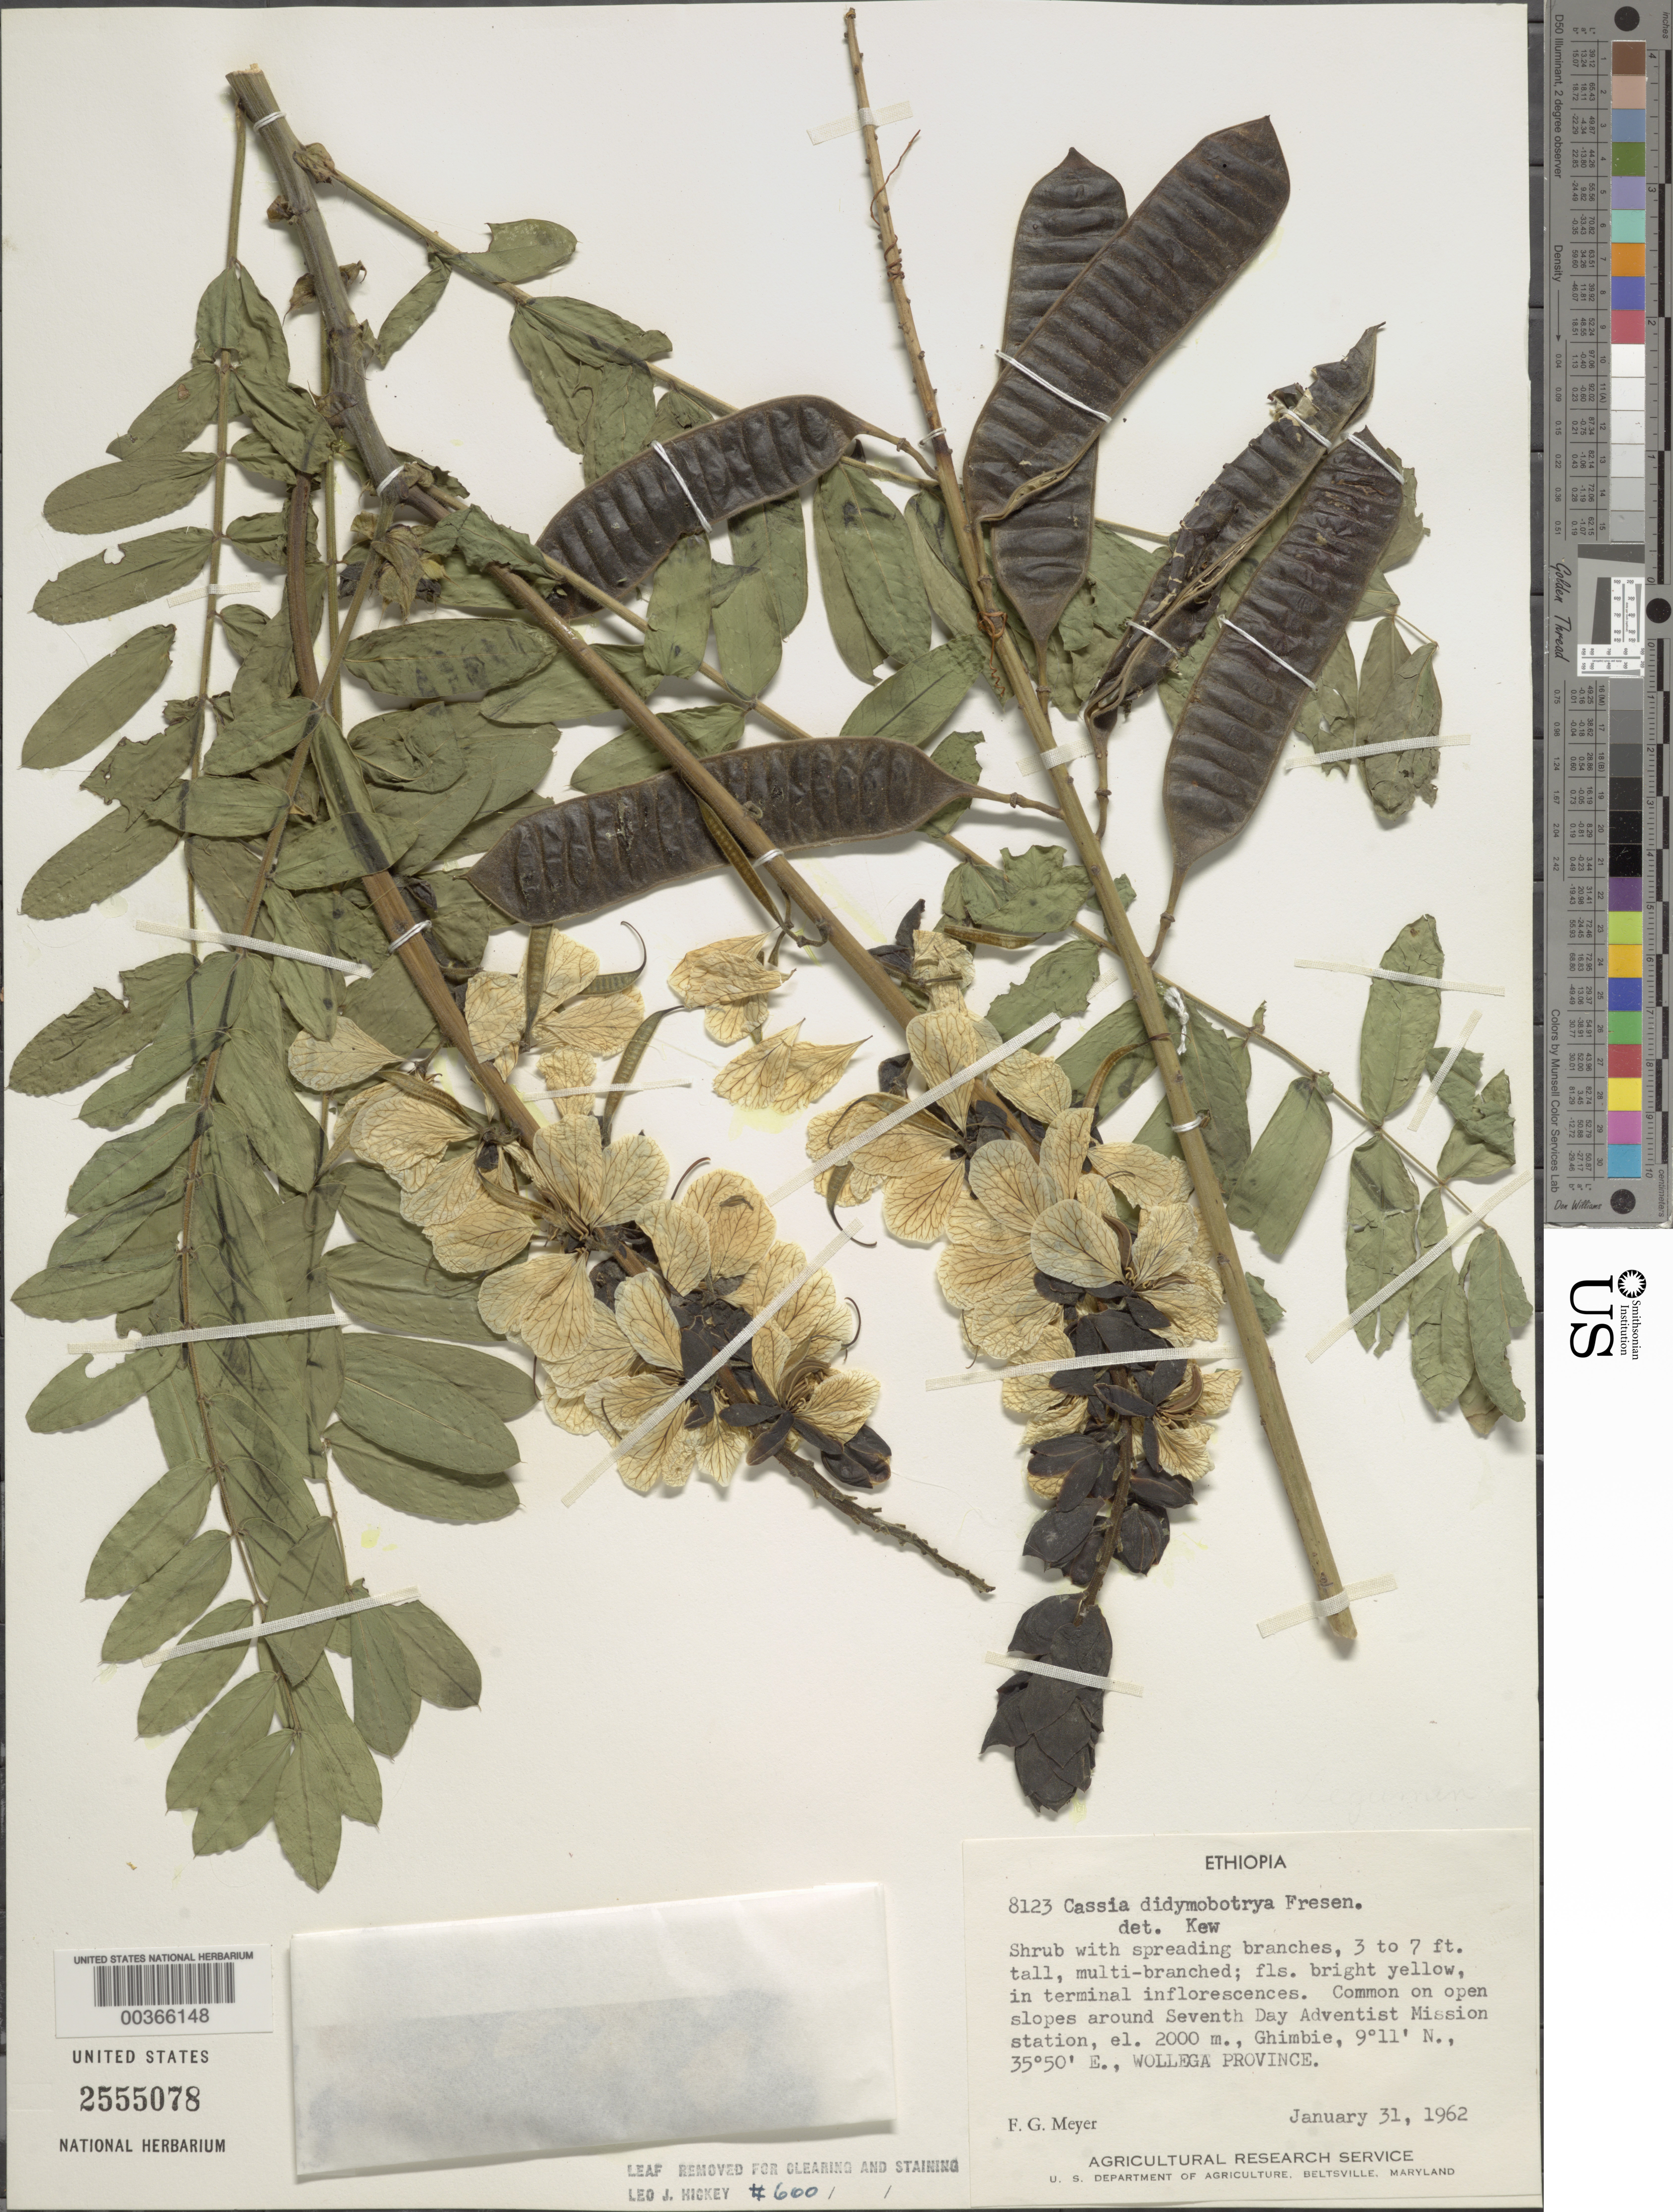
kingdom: Plantae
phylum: Tracheophyta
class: Magnoliopsida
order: Fabales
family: Fabaceae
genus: Senna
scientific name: Senna didymobotrya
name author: (Fresen.) H.S. Irwin & Barneby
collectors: F. G. Meyer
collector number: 8123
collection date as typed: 31 Jan 1962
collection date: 1962-01-31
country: Ethiopia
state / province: Oromiya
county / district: Welega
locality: Around seventh day adventist mission station; ghimbie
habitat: On open slopes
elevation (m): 2000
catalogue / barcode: US 2555078